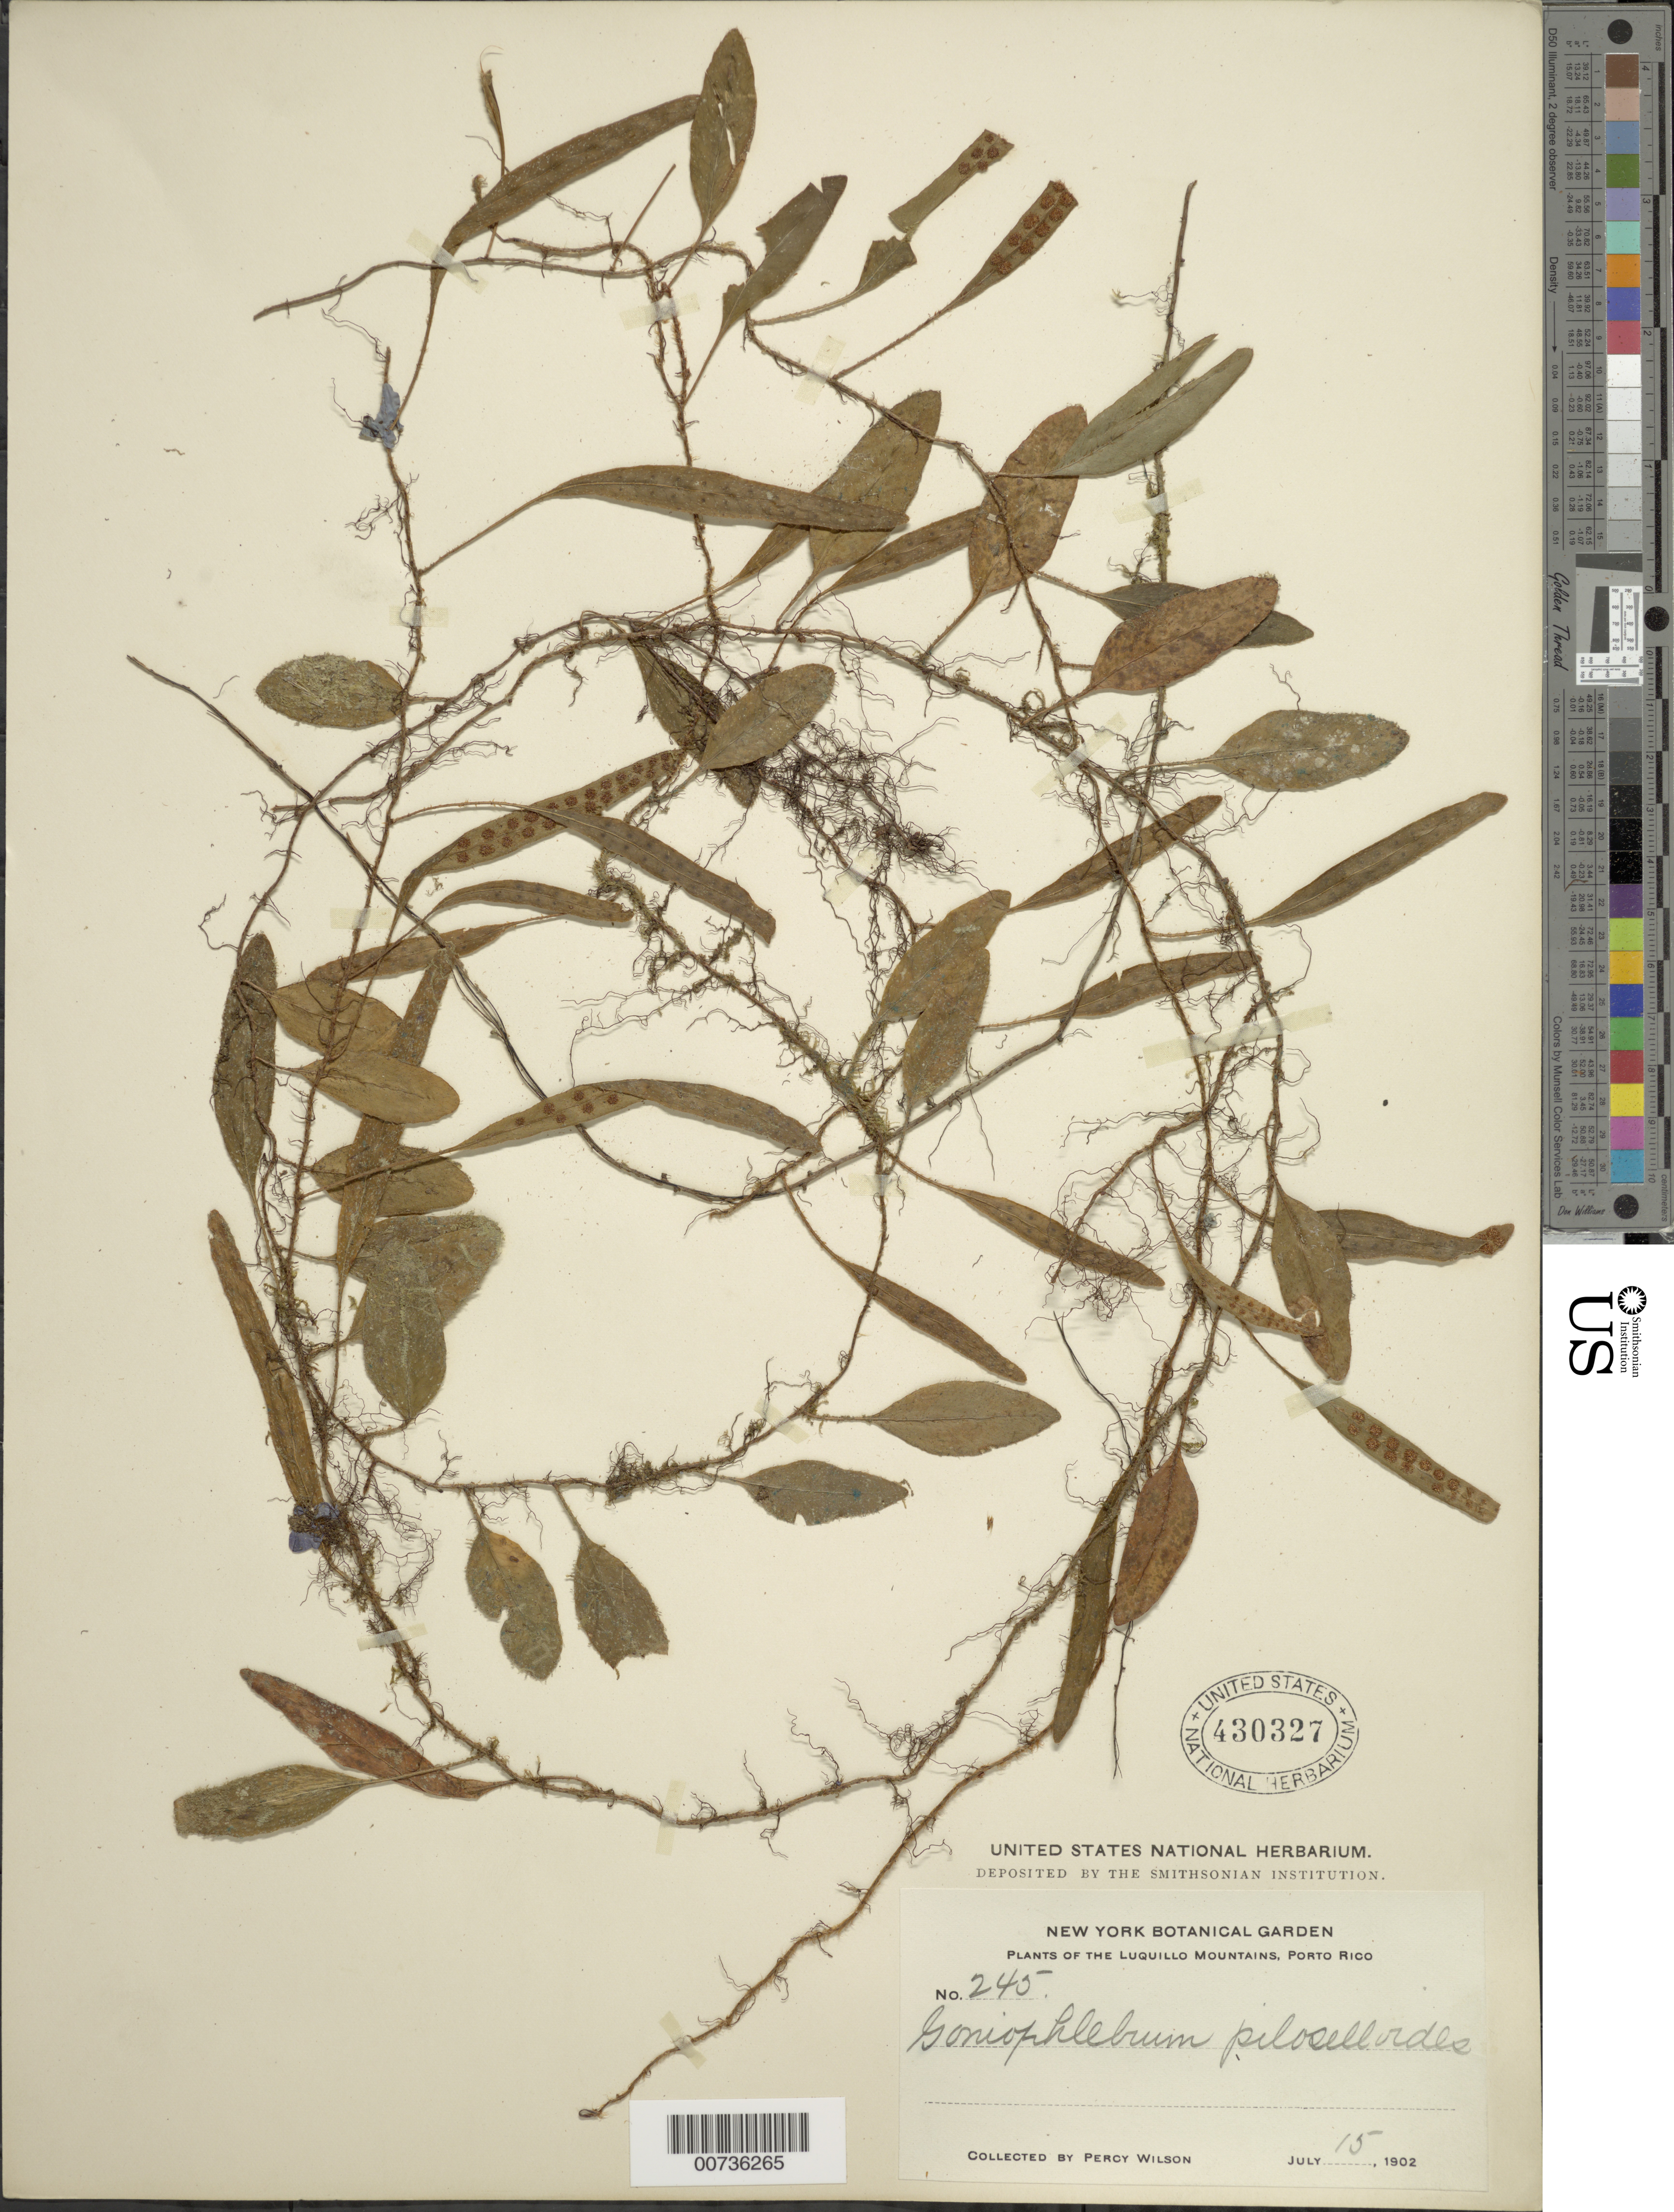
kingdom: Plantae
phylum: Tracheophyta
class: Polypodiopsida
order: Polypodiales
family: Polypodiaceae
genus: Microgramma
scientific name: Microgramma piloselloides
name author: (L.) Copel.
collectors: P. Wilson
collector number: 245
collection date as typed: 15 Jul 1902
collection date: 1902-07-15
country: Puerto Rico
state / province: Luquillo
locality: Luquillo Mountains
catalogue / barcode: US 430327